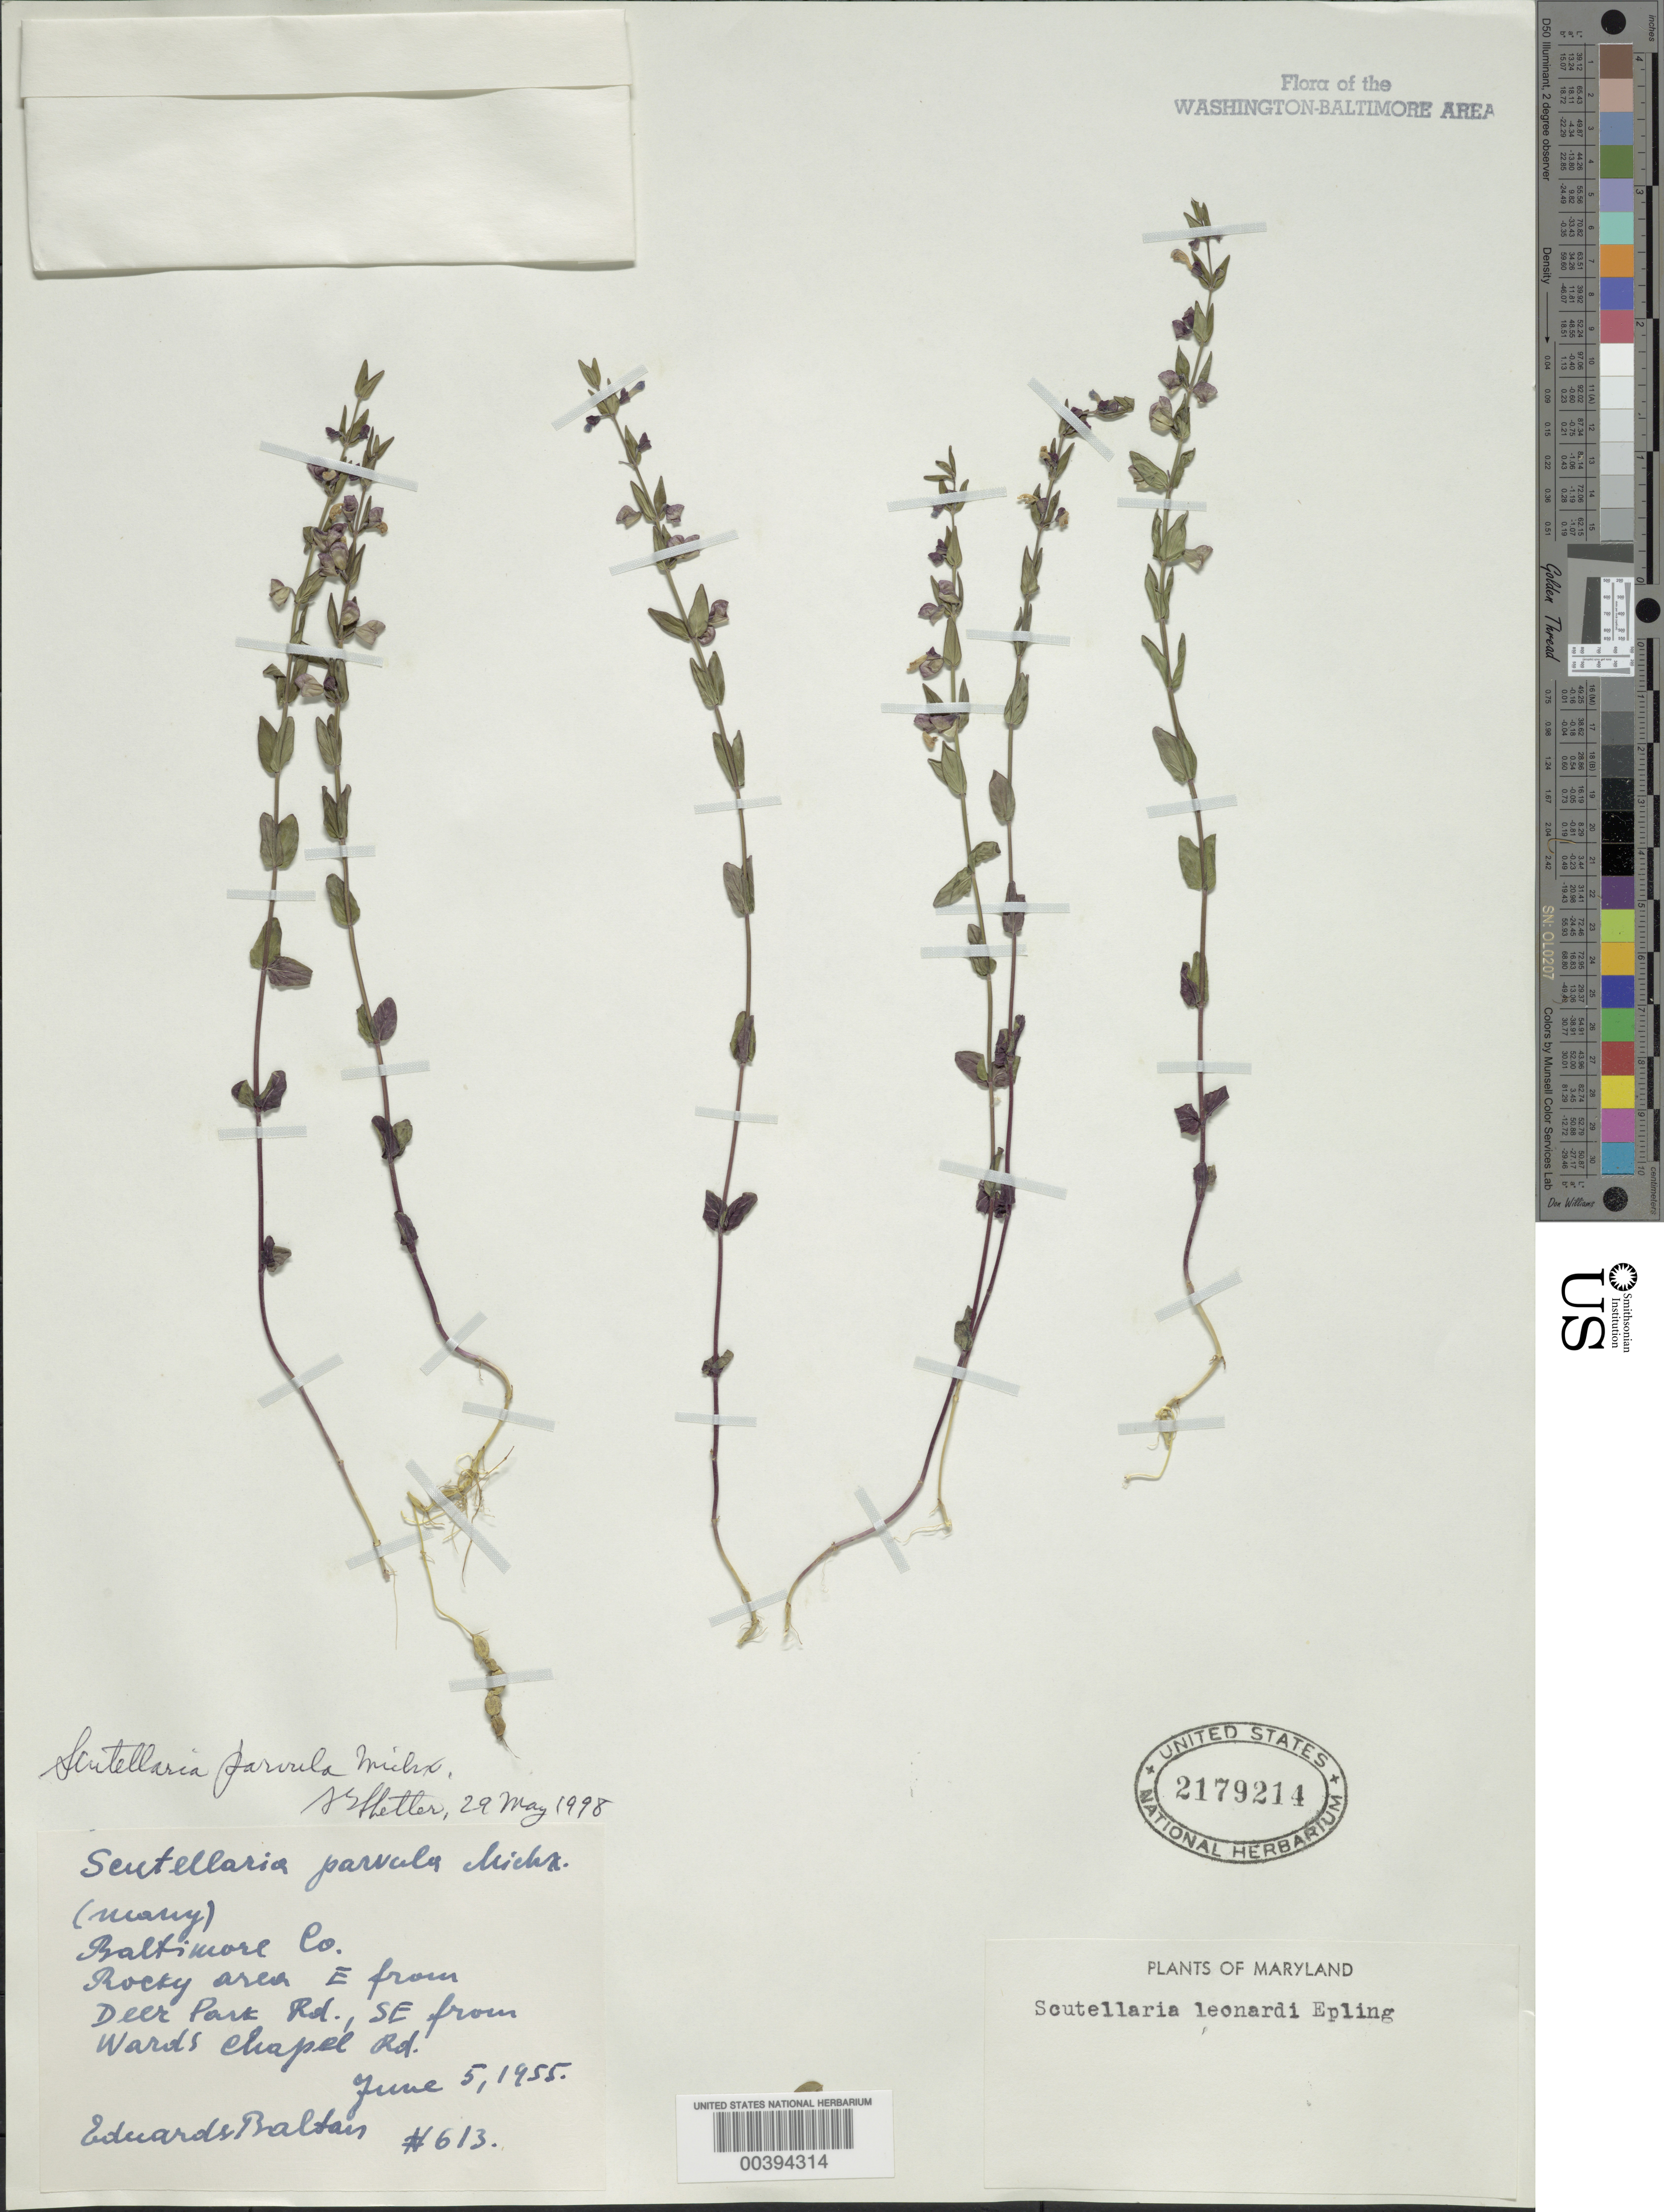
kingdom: Plantae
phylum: Tracheophyta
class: Magnoliopsida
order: Lamiales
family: Lamiaceae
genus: Scutellaria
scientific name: Scutellaria parvula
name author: Michx.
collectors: E. Baltars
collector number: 613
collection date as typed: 05 Jun 1955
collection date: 1955-06-05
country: United States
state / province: Maryland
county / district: Baltimore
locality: East of Deer Park Road and southeast of Wards Chapel Road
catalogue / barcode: US 2179214